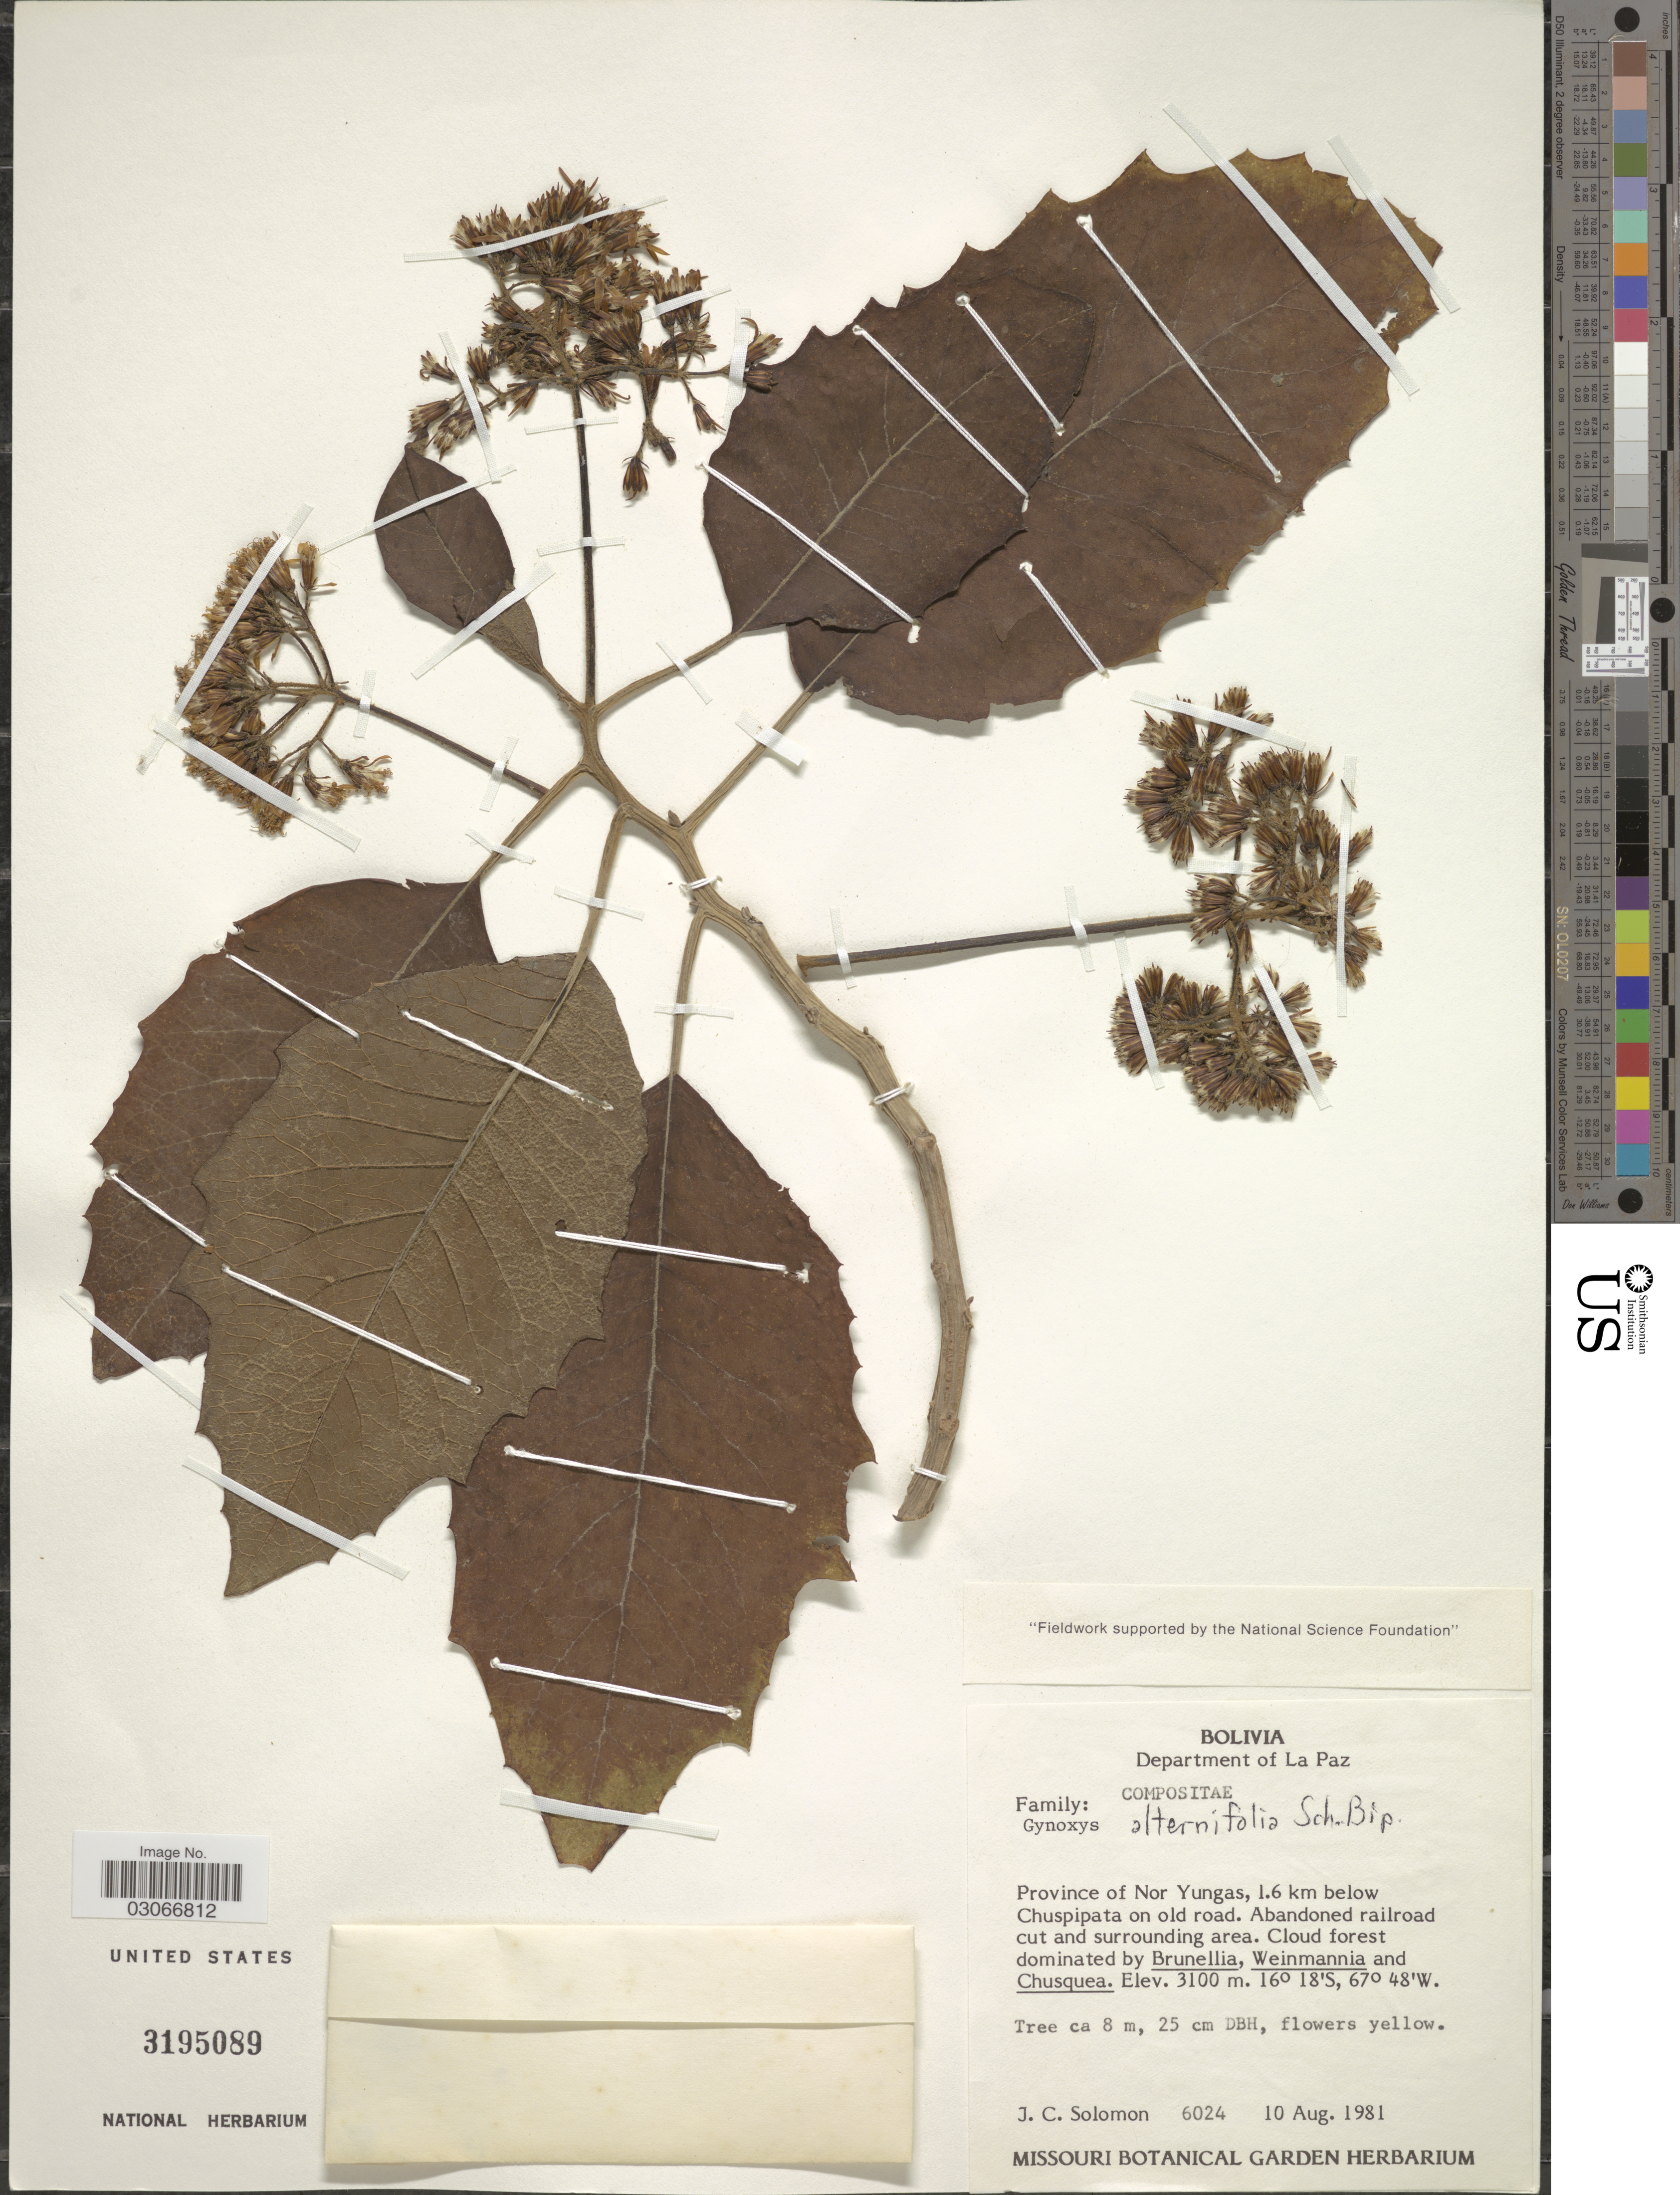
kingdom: Plantae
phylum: Tracheophyta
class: Magnoliopsida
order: Asterales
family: Asteraceae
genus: Nordenstamia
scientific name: Nordenstamia repanda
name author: (Wedd.) Lundin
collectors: J. C. Solomon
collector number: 6024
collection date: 1981-08-10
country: Bolivia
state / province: La Paz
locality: Department of La Paz. Province of Nor Yungas, 1.6 km below Chuspipata on old road.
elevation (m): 3100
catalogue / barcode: US 3195089